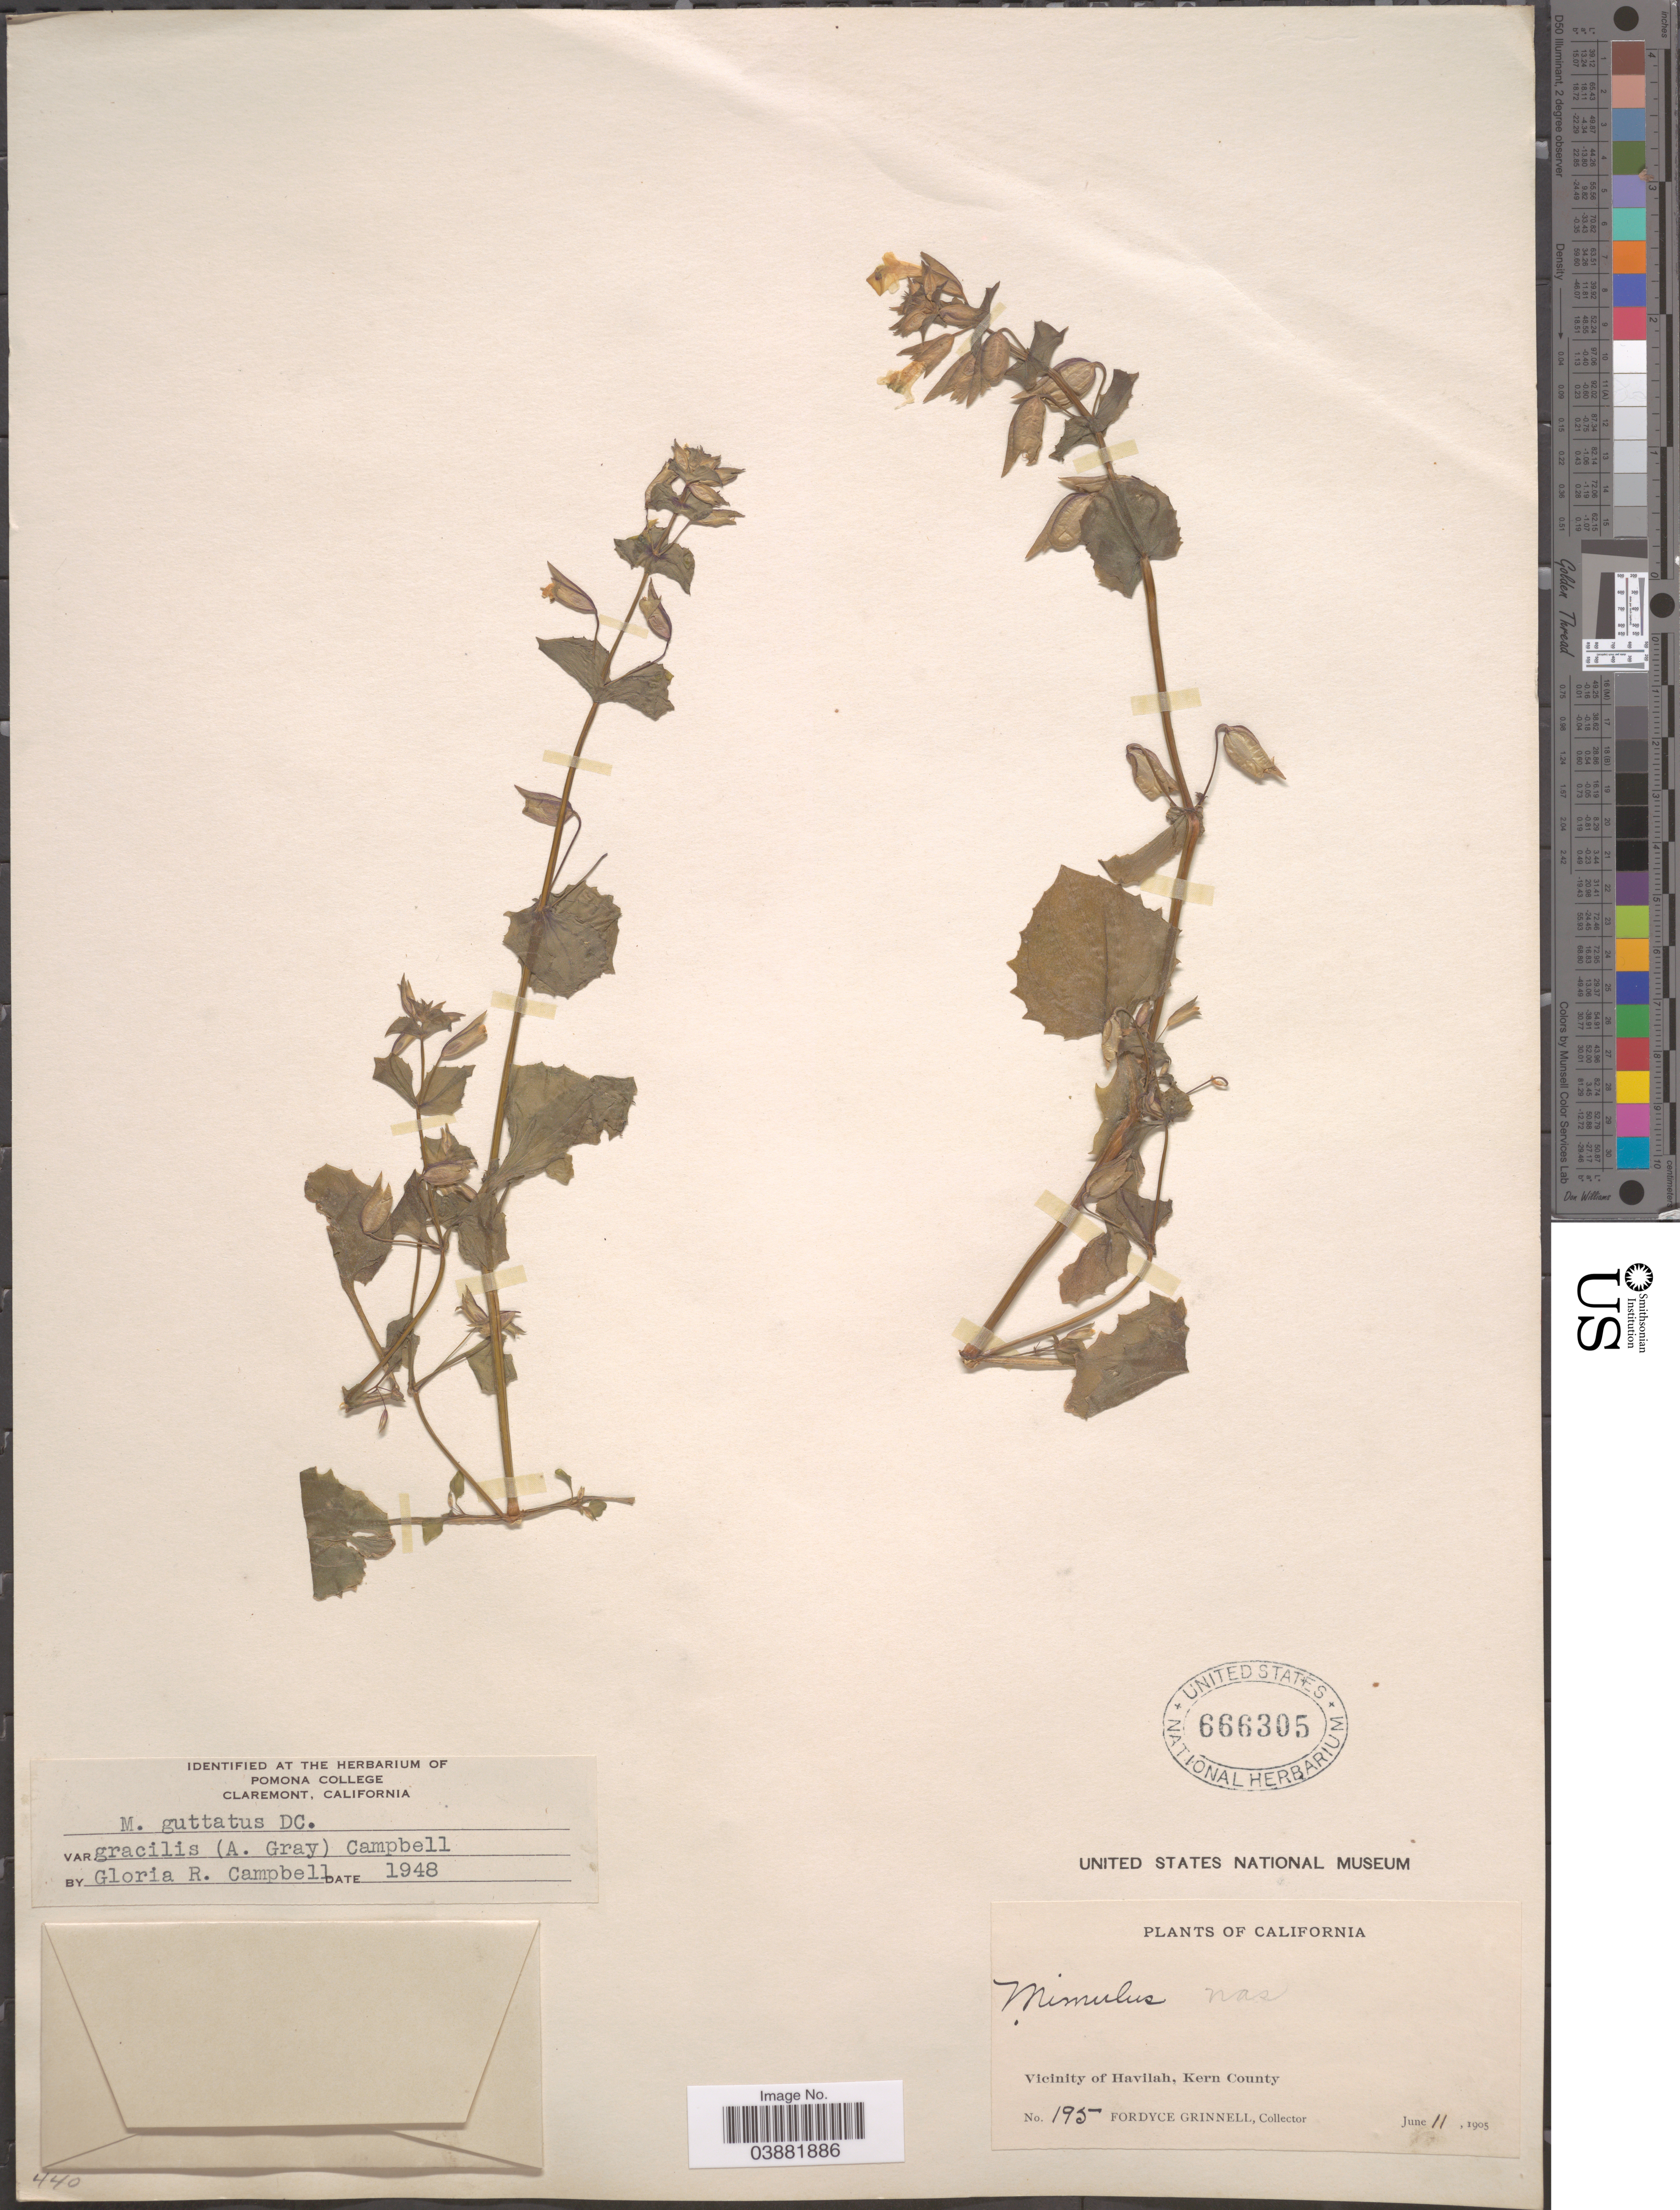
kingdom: Plantae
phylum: Tracheophyta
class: Magnoliopsida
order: Lamiales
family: Phrymaceae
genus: Mimulus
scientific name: Mimulus guttatus var. gracilis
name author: (A. Gray) G.R. Campb.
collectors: F. Grinnell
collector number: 195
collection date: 1905-06-11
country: United States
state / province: California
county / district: Kern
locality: Vicinity of Havilah, Kern County.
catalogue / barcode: US 666305